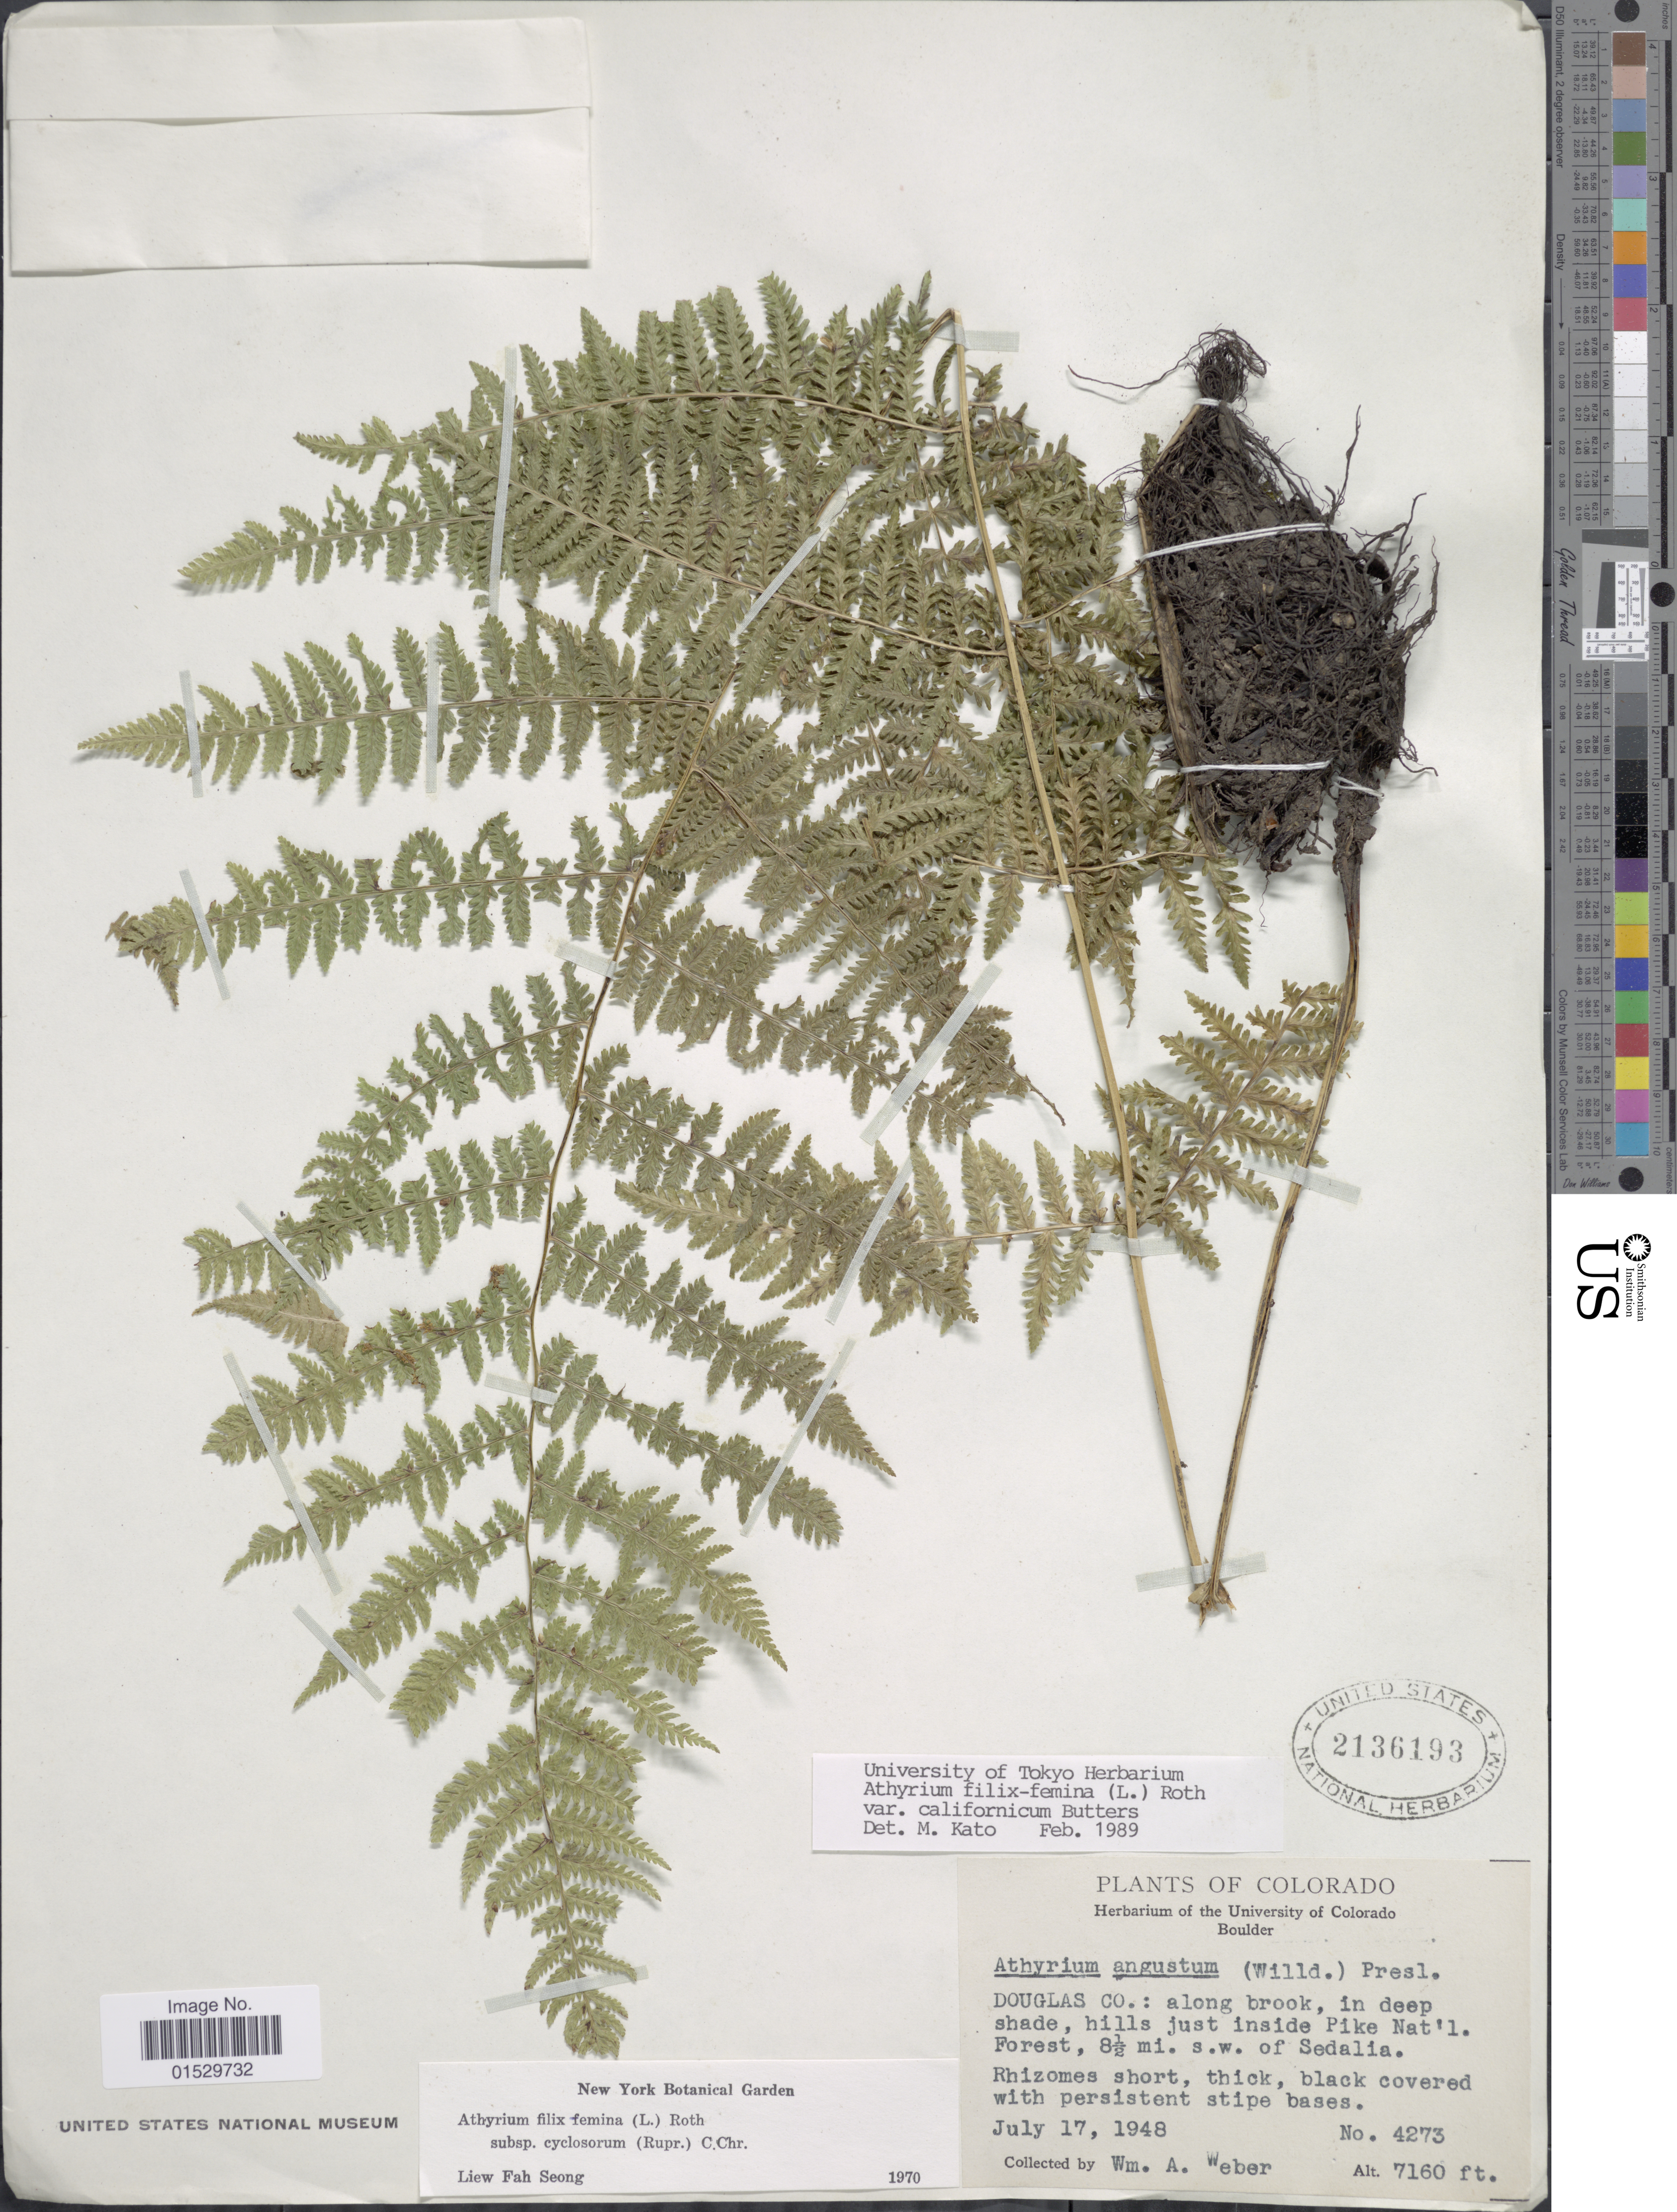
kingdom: Plantae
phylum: Tracheophyta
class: Polypodiopsida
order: Polypodiales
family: Athyriaceae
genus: Athyrium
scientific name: Athyrium filix-femina var. californicum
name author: Butters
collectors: W. A. Weber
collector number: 4273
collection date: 1948-07-17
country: United States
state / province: Colorado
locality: Douglas Co.:along brook, in deep shade, hills just inside Pike Nat'l Forest, 8 1/2 mi. s.w. of Sedalia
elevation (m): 2182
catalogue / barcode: US 2136193